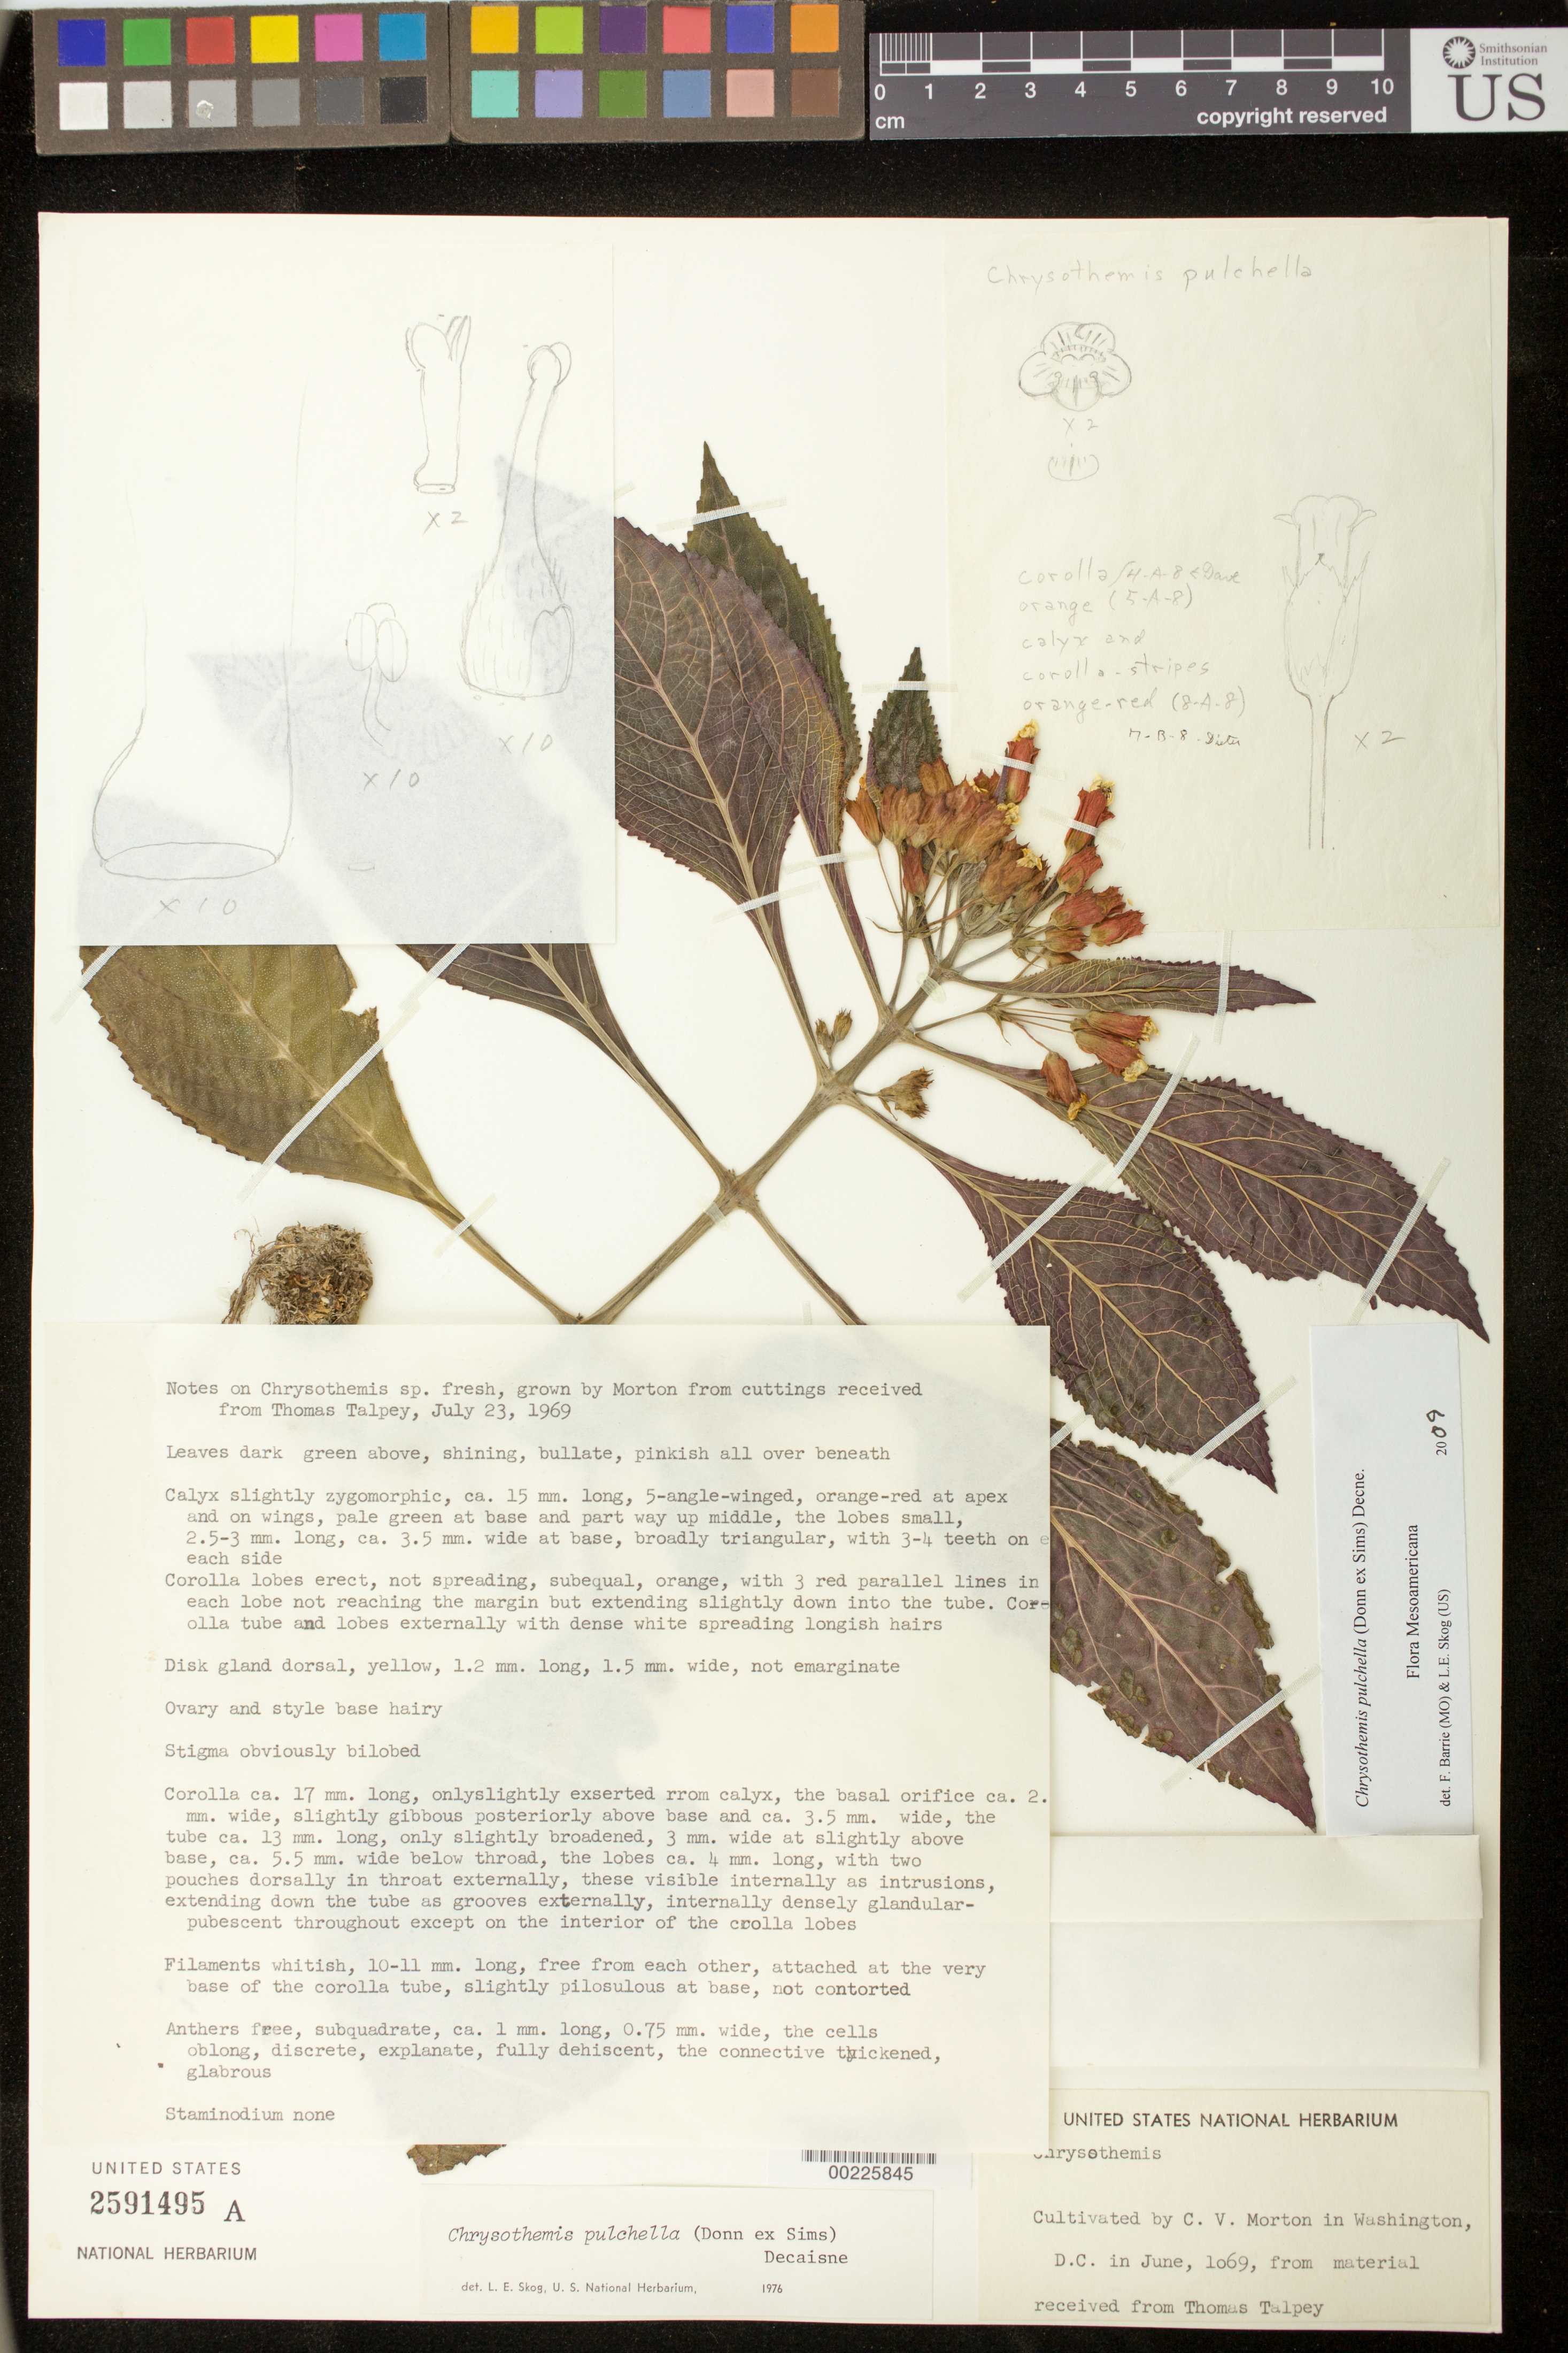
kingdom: Plantae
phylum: Tracheophyta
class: Magnoliopsida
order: Lamiales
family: Gesneriaceae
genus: Chrysothemis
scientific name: Chrysothemis pulchella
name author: (Donn ex Sims) Decne.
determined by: Skog, Laurence E.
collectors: C. V. Morton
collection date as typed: Jun 1969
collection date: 1969-06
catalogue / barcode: US 2591495A